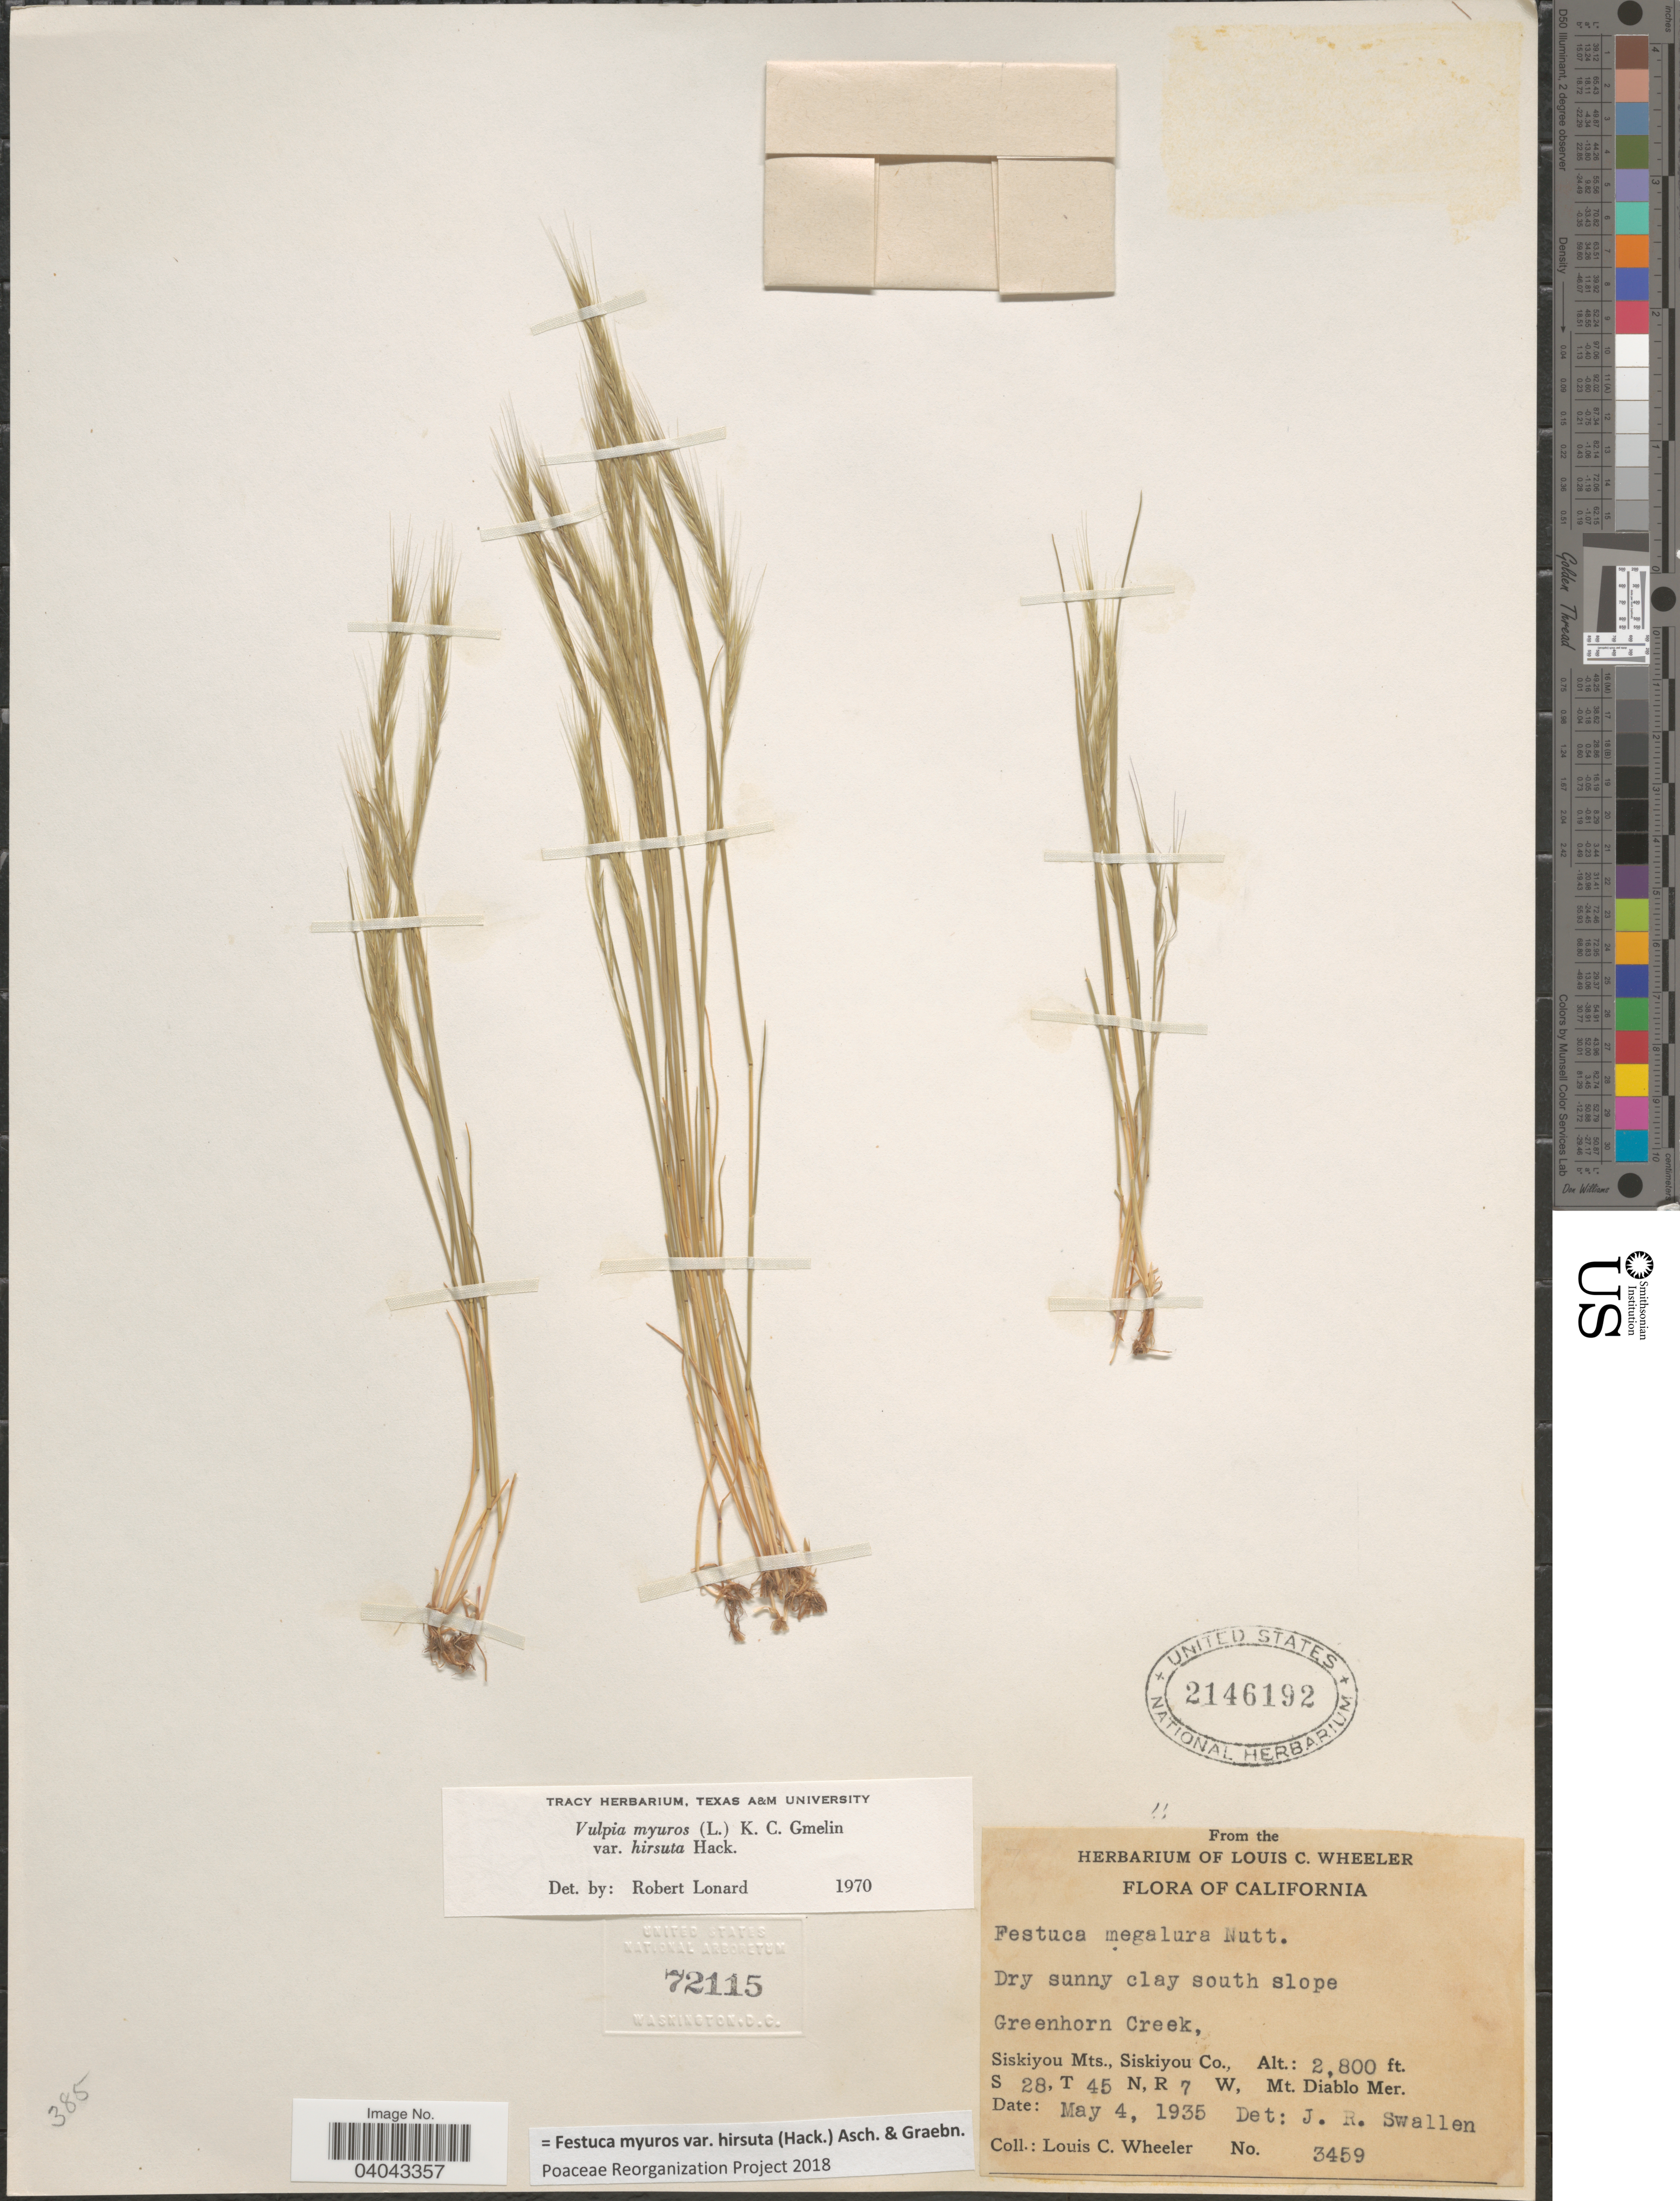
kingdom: Plantae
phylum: Tracheophyta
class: Liliopsida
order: Poales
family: Poaceae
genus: Festuca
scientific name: Festuca myuros var. hirsuta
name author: (Hack.) Asch. & Graebn.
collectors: L. C. Wheeler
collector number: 3459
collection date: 1935-05-04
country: United States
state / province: California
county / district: Siskiyou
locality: Dry sunny clay south slope. Greenhorn Creek, Siskiyou Mts., Siskiyou Co. S28, T45N, R7W, Mt. Diablo Mer.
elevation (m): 853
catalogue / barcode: US 2146192